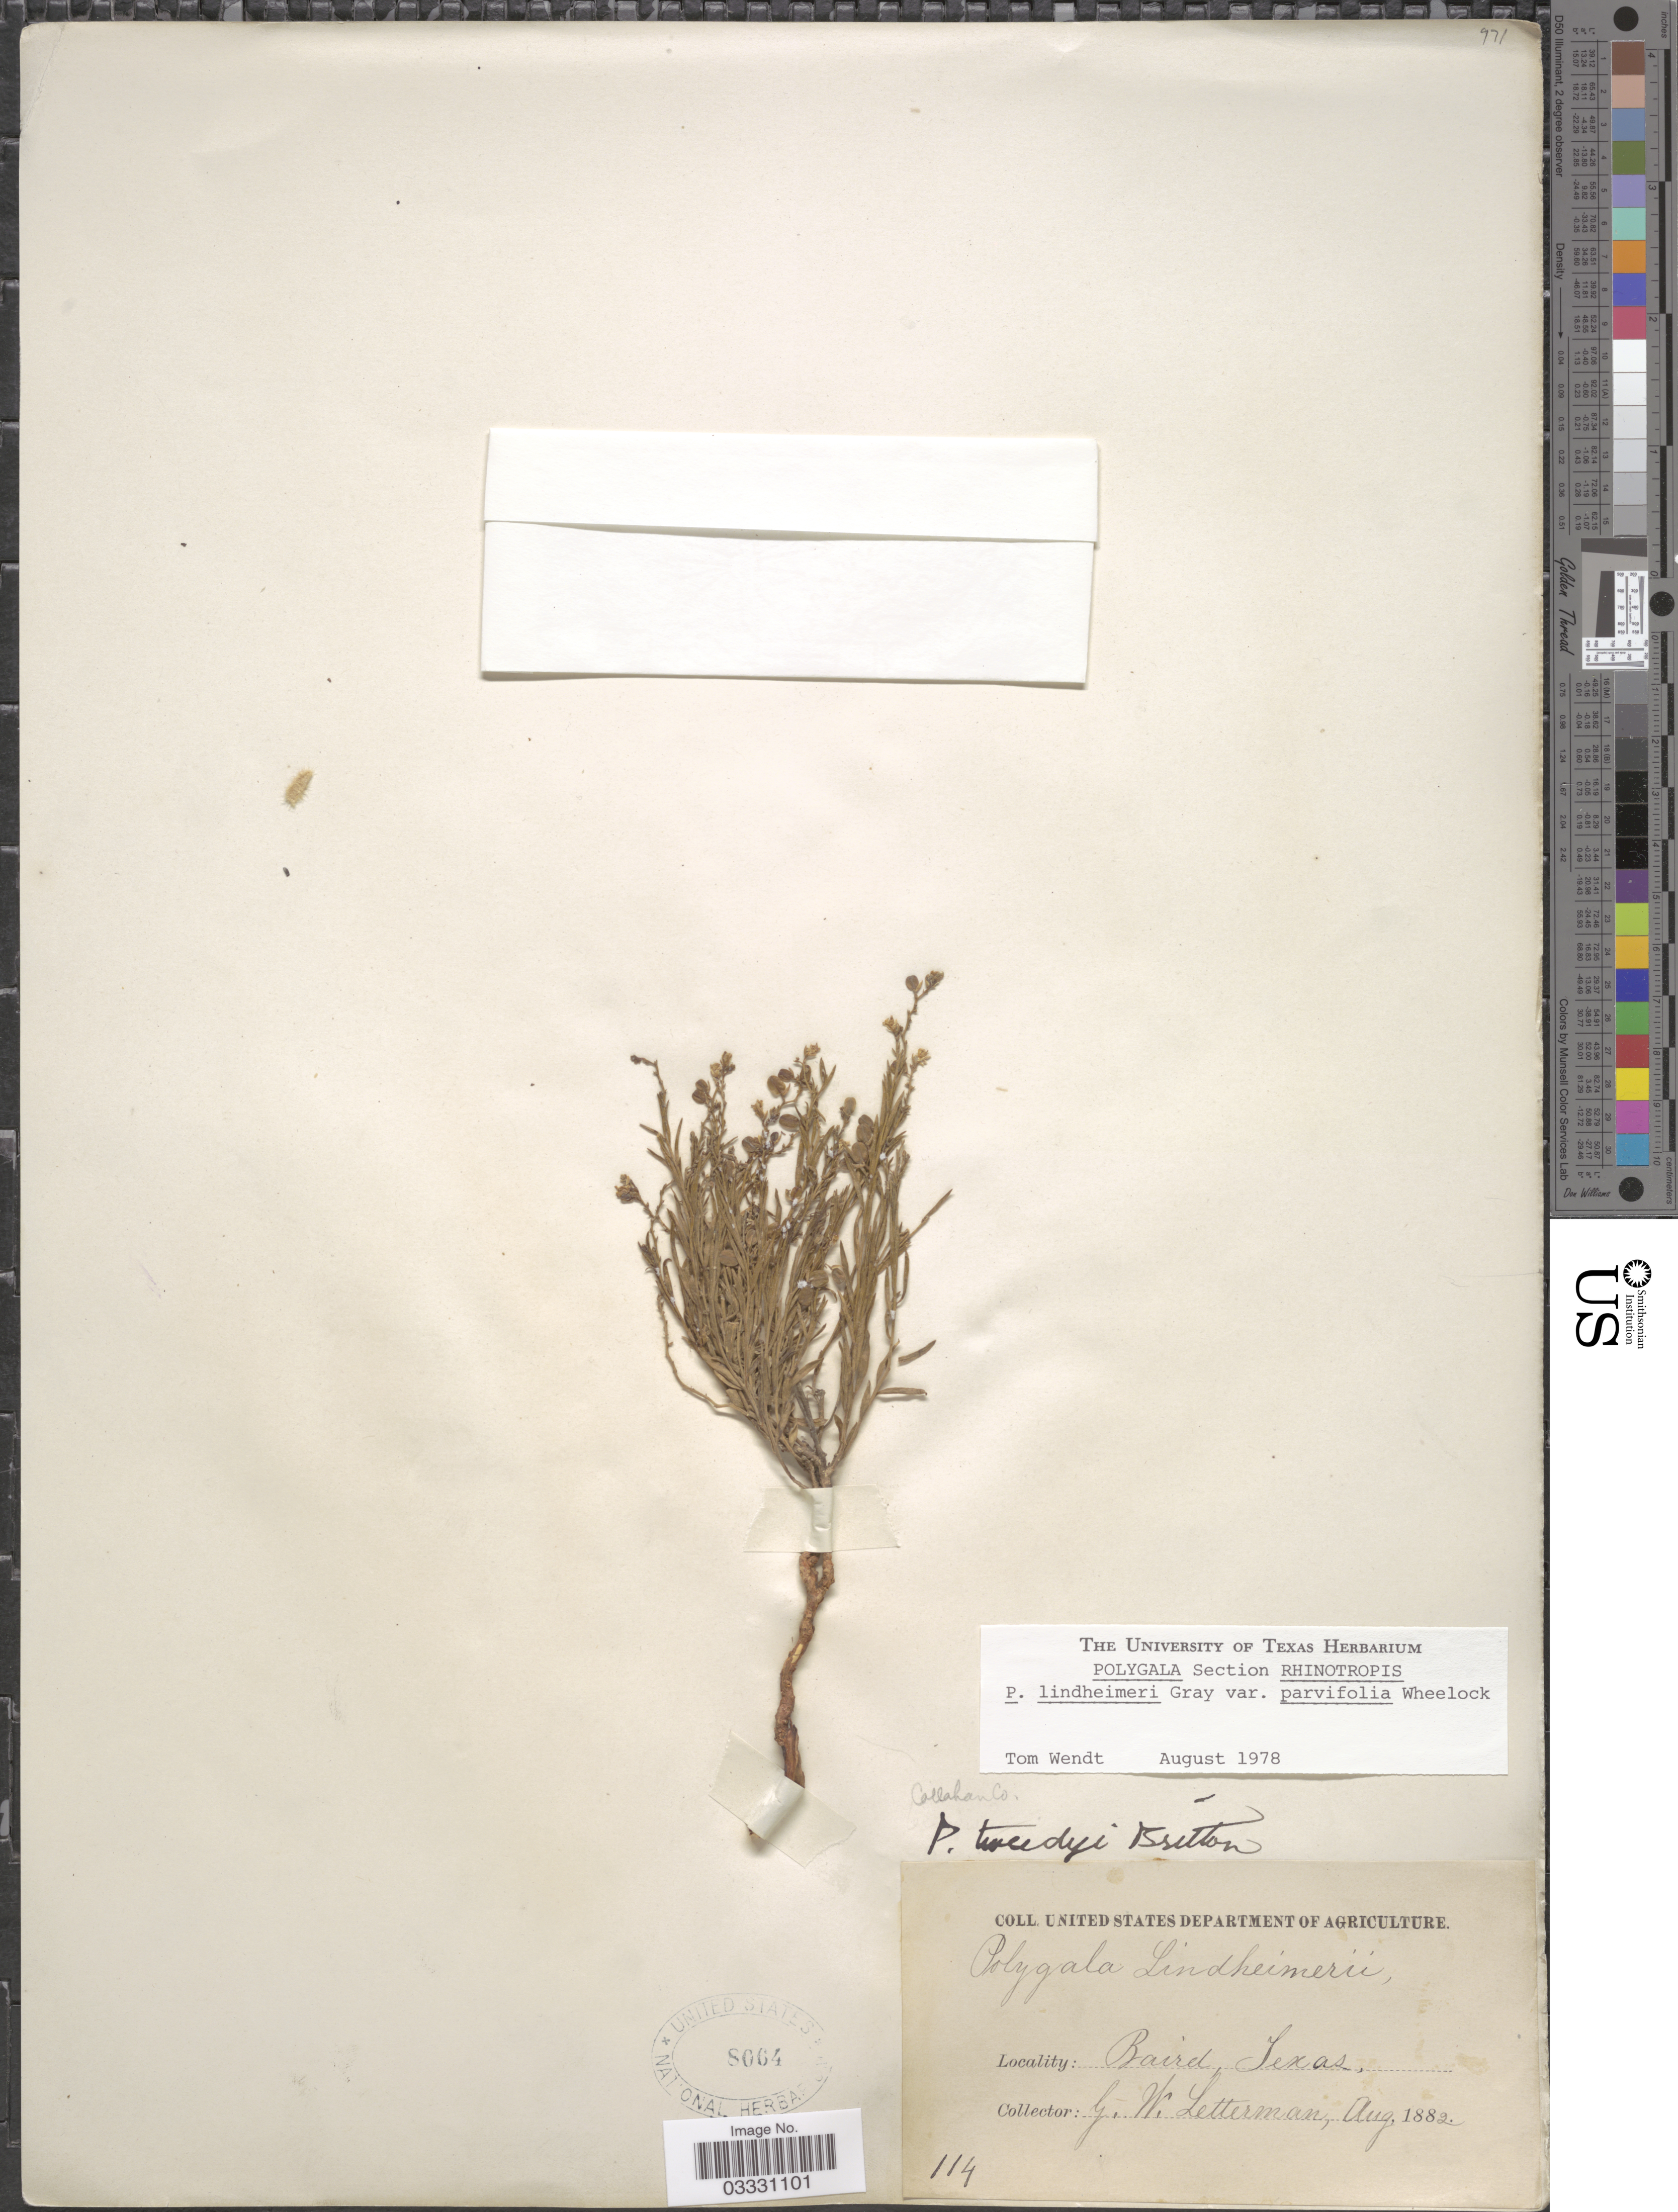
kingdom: Plantae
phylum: Tracheophyta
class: Magnoliopsida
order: Fabales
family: Polygalaceae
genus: Rhinotropis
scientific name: Rhinotropis lindheimeri var. parvifolia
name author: (Wheelock) J.R. Abbott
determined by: Strong, Mark T., (BOT), Smithsonian Institution - National Museum of Natural History (UNITED STATES)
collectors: G. W. Letterman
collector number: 114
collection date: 1882-08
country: United States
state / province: Texas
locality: Bairdy. Callahan Co.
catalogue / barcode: US 8064